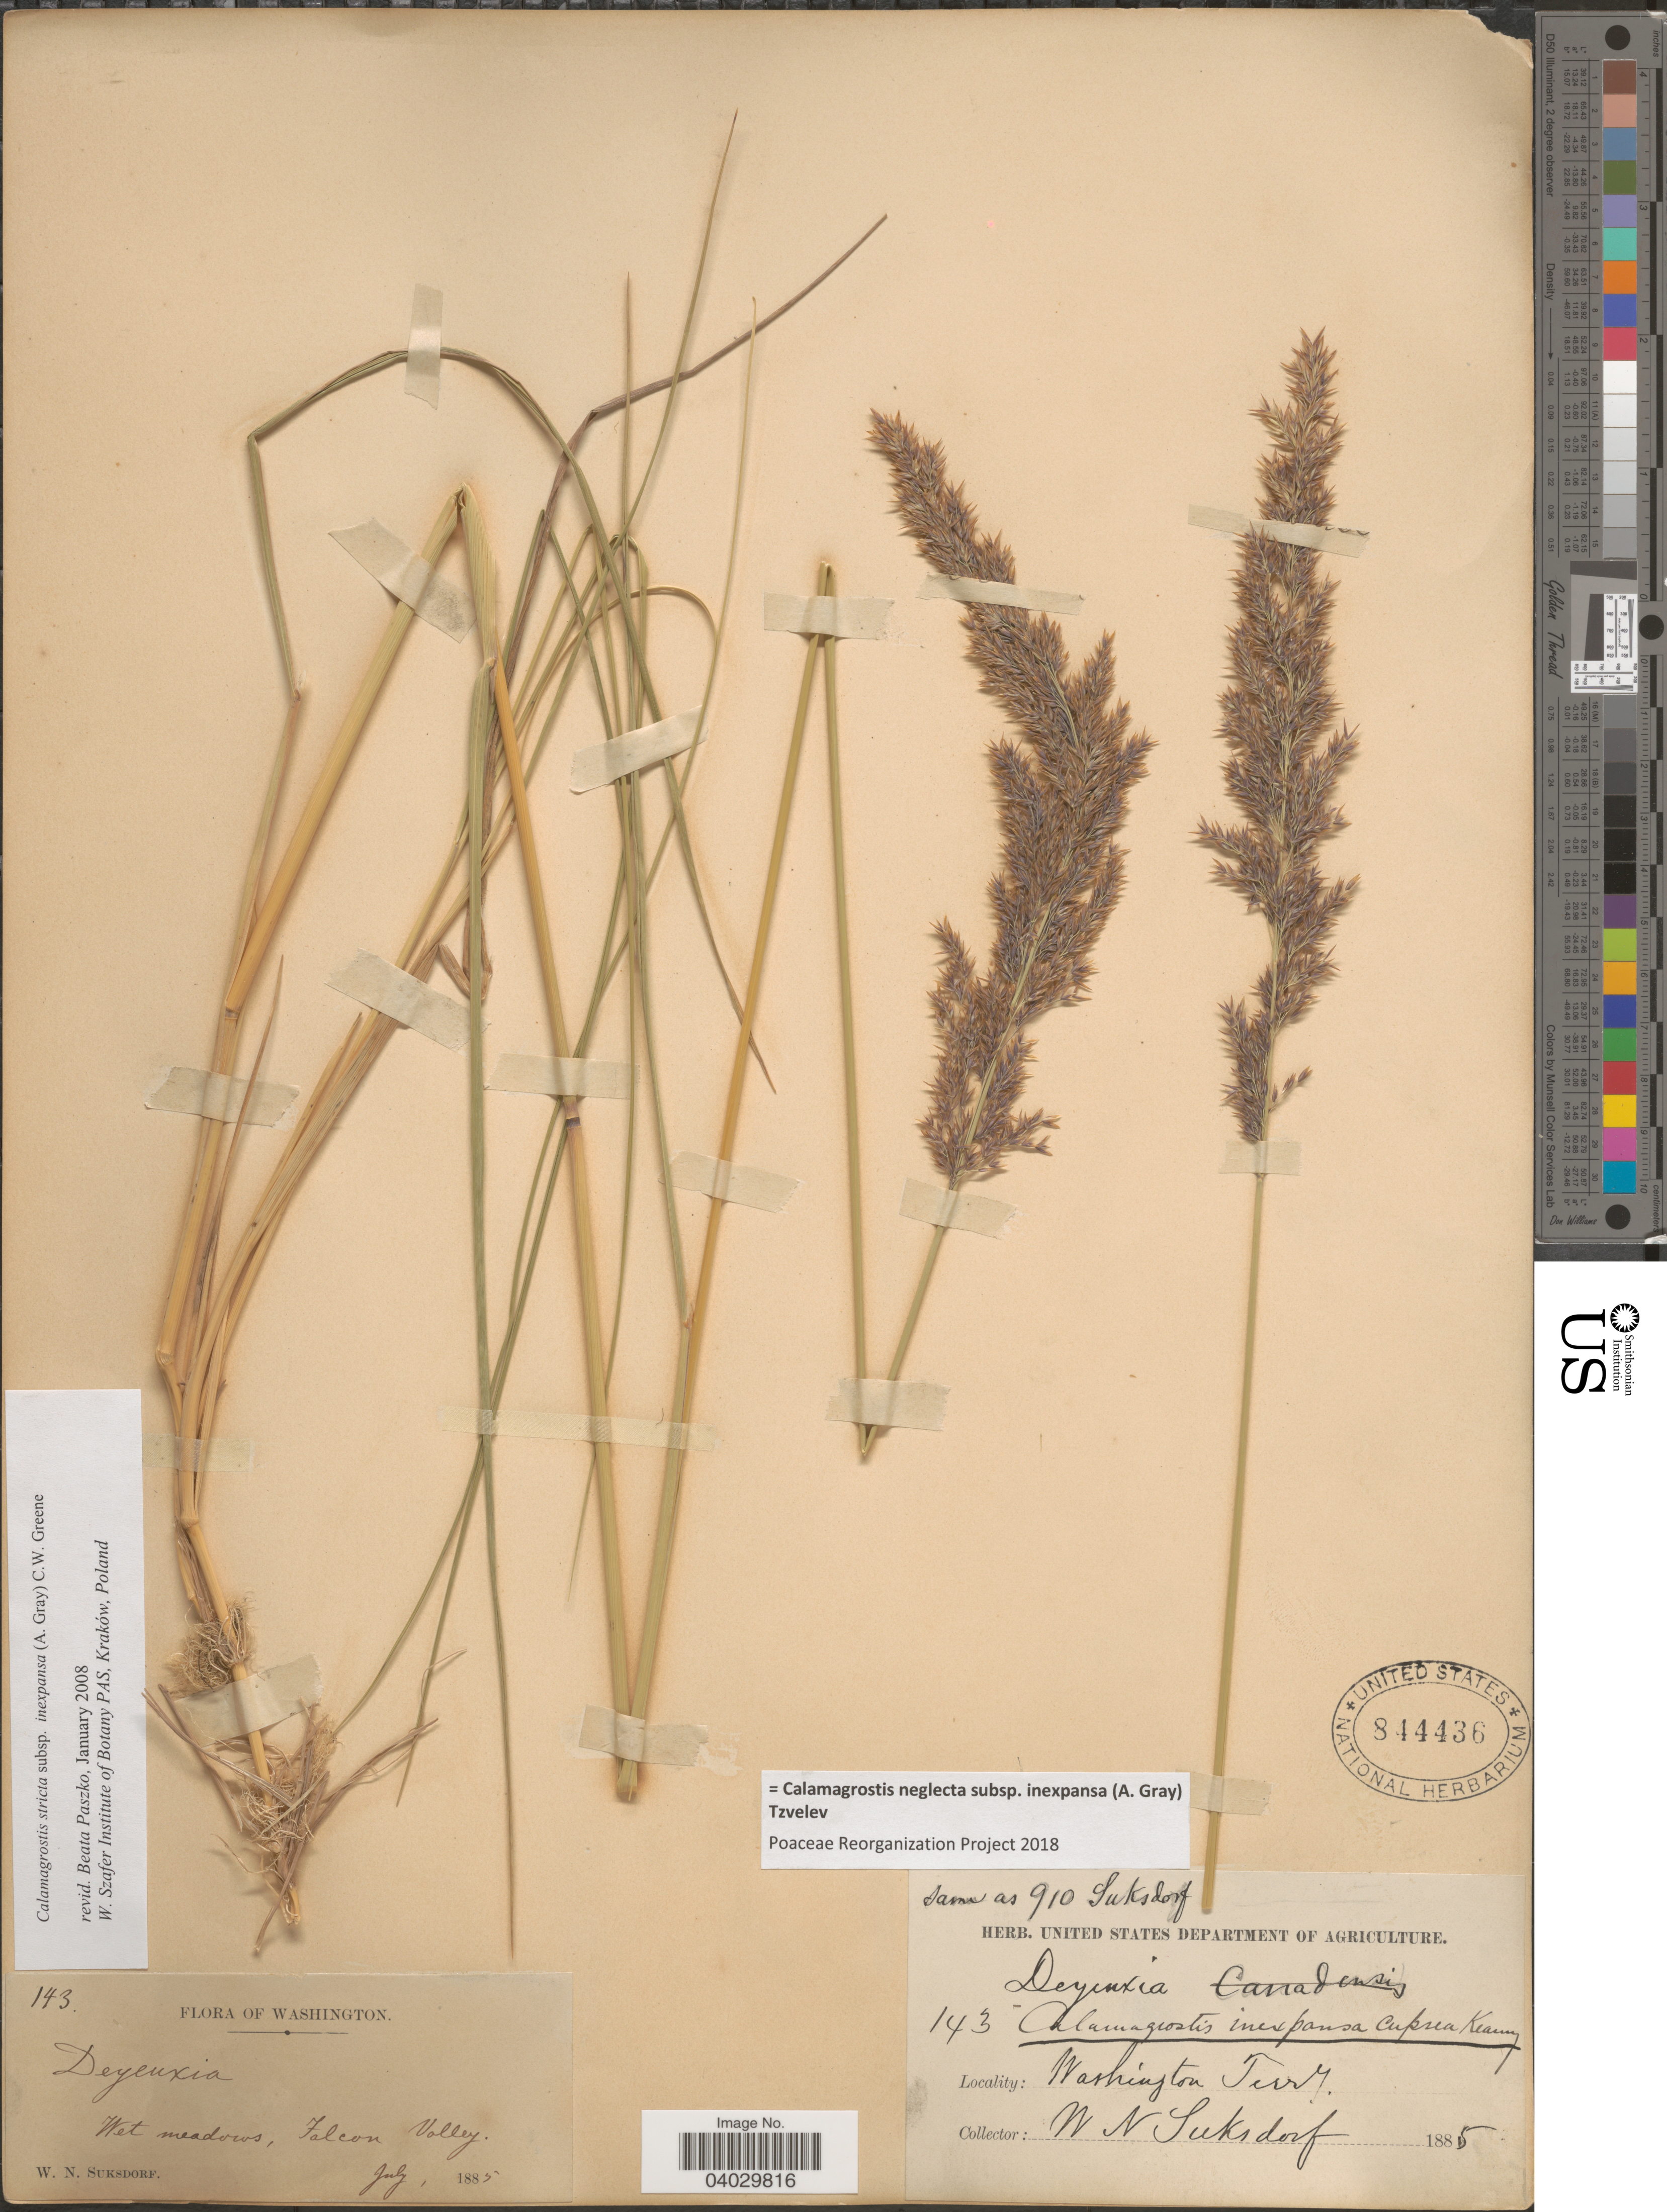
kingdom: Plantae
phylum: Tracheophyta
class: Liliopsida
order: Poales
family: Poaceae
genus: Calamagrostis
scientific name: Calamagrostis neglecta subsp. inexpansa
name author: (A. Gray) Tzvelev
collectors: W. N. Suksdorf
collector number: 143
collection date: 1885-07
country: United States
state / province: Washington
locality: Wet meadows, Falcon Valley. Washington Terry.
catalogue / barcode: US 844436